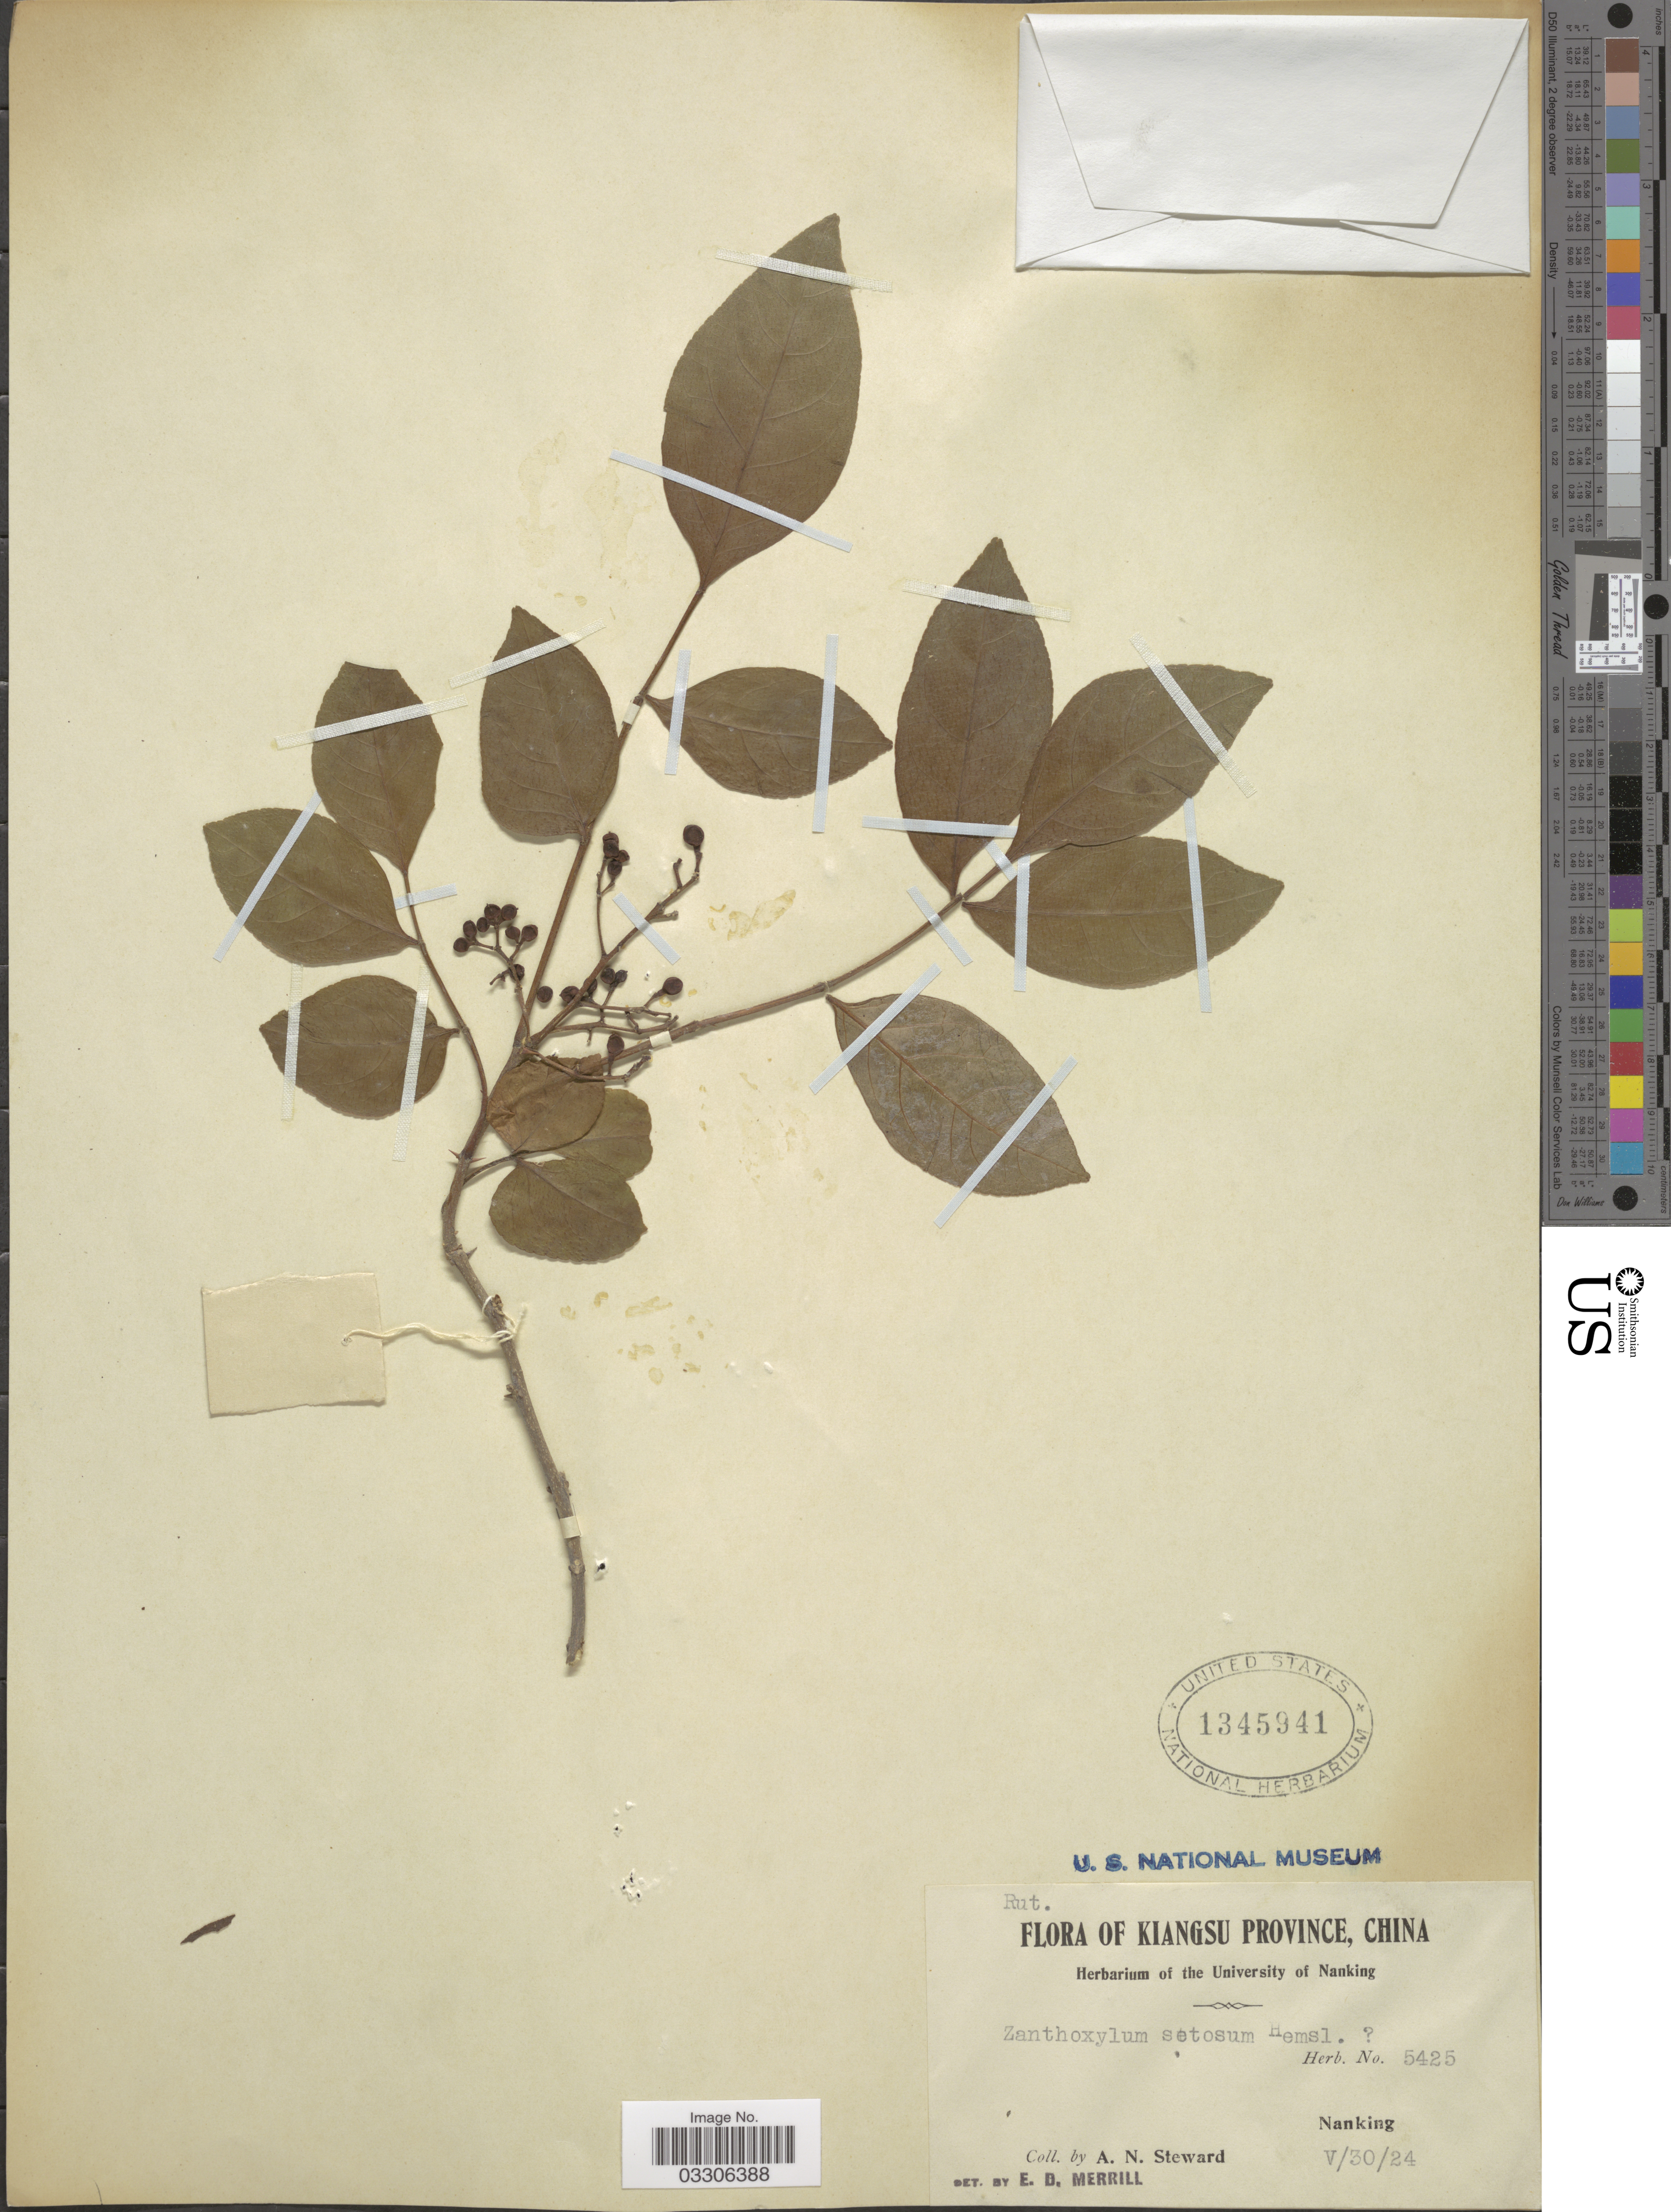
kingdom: Plantae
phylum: Tracheophyta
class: Magnoliopsida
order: Sapindales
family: Rutaceae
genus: Zanthoxylum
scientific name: Zanthoxylum setosum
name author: Hemsl.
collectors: A. N. Steward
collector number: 5425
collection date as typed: Transcribed d/m/y: 30/5/24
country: China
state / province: Jiangsu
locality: Kiangsu Province. Nanking.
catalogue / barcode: US 1345941